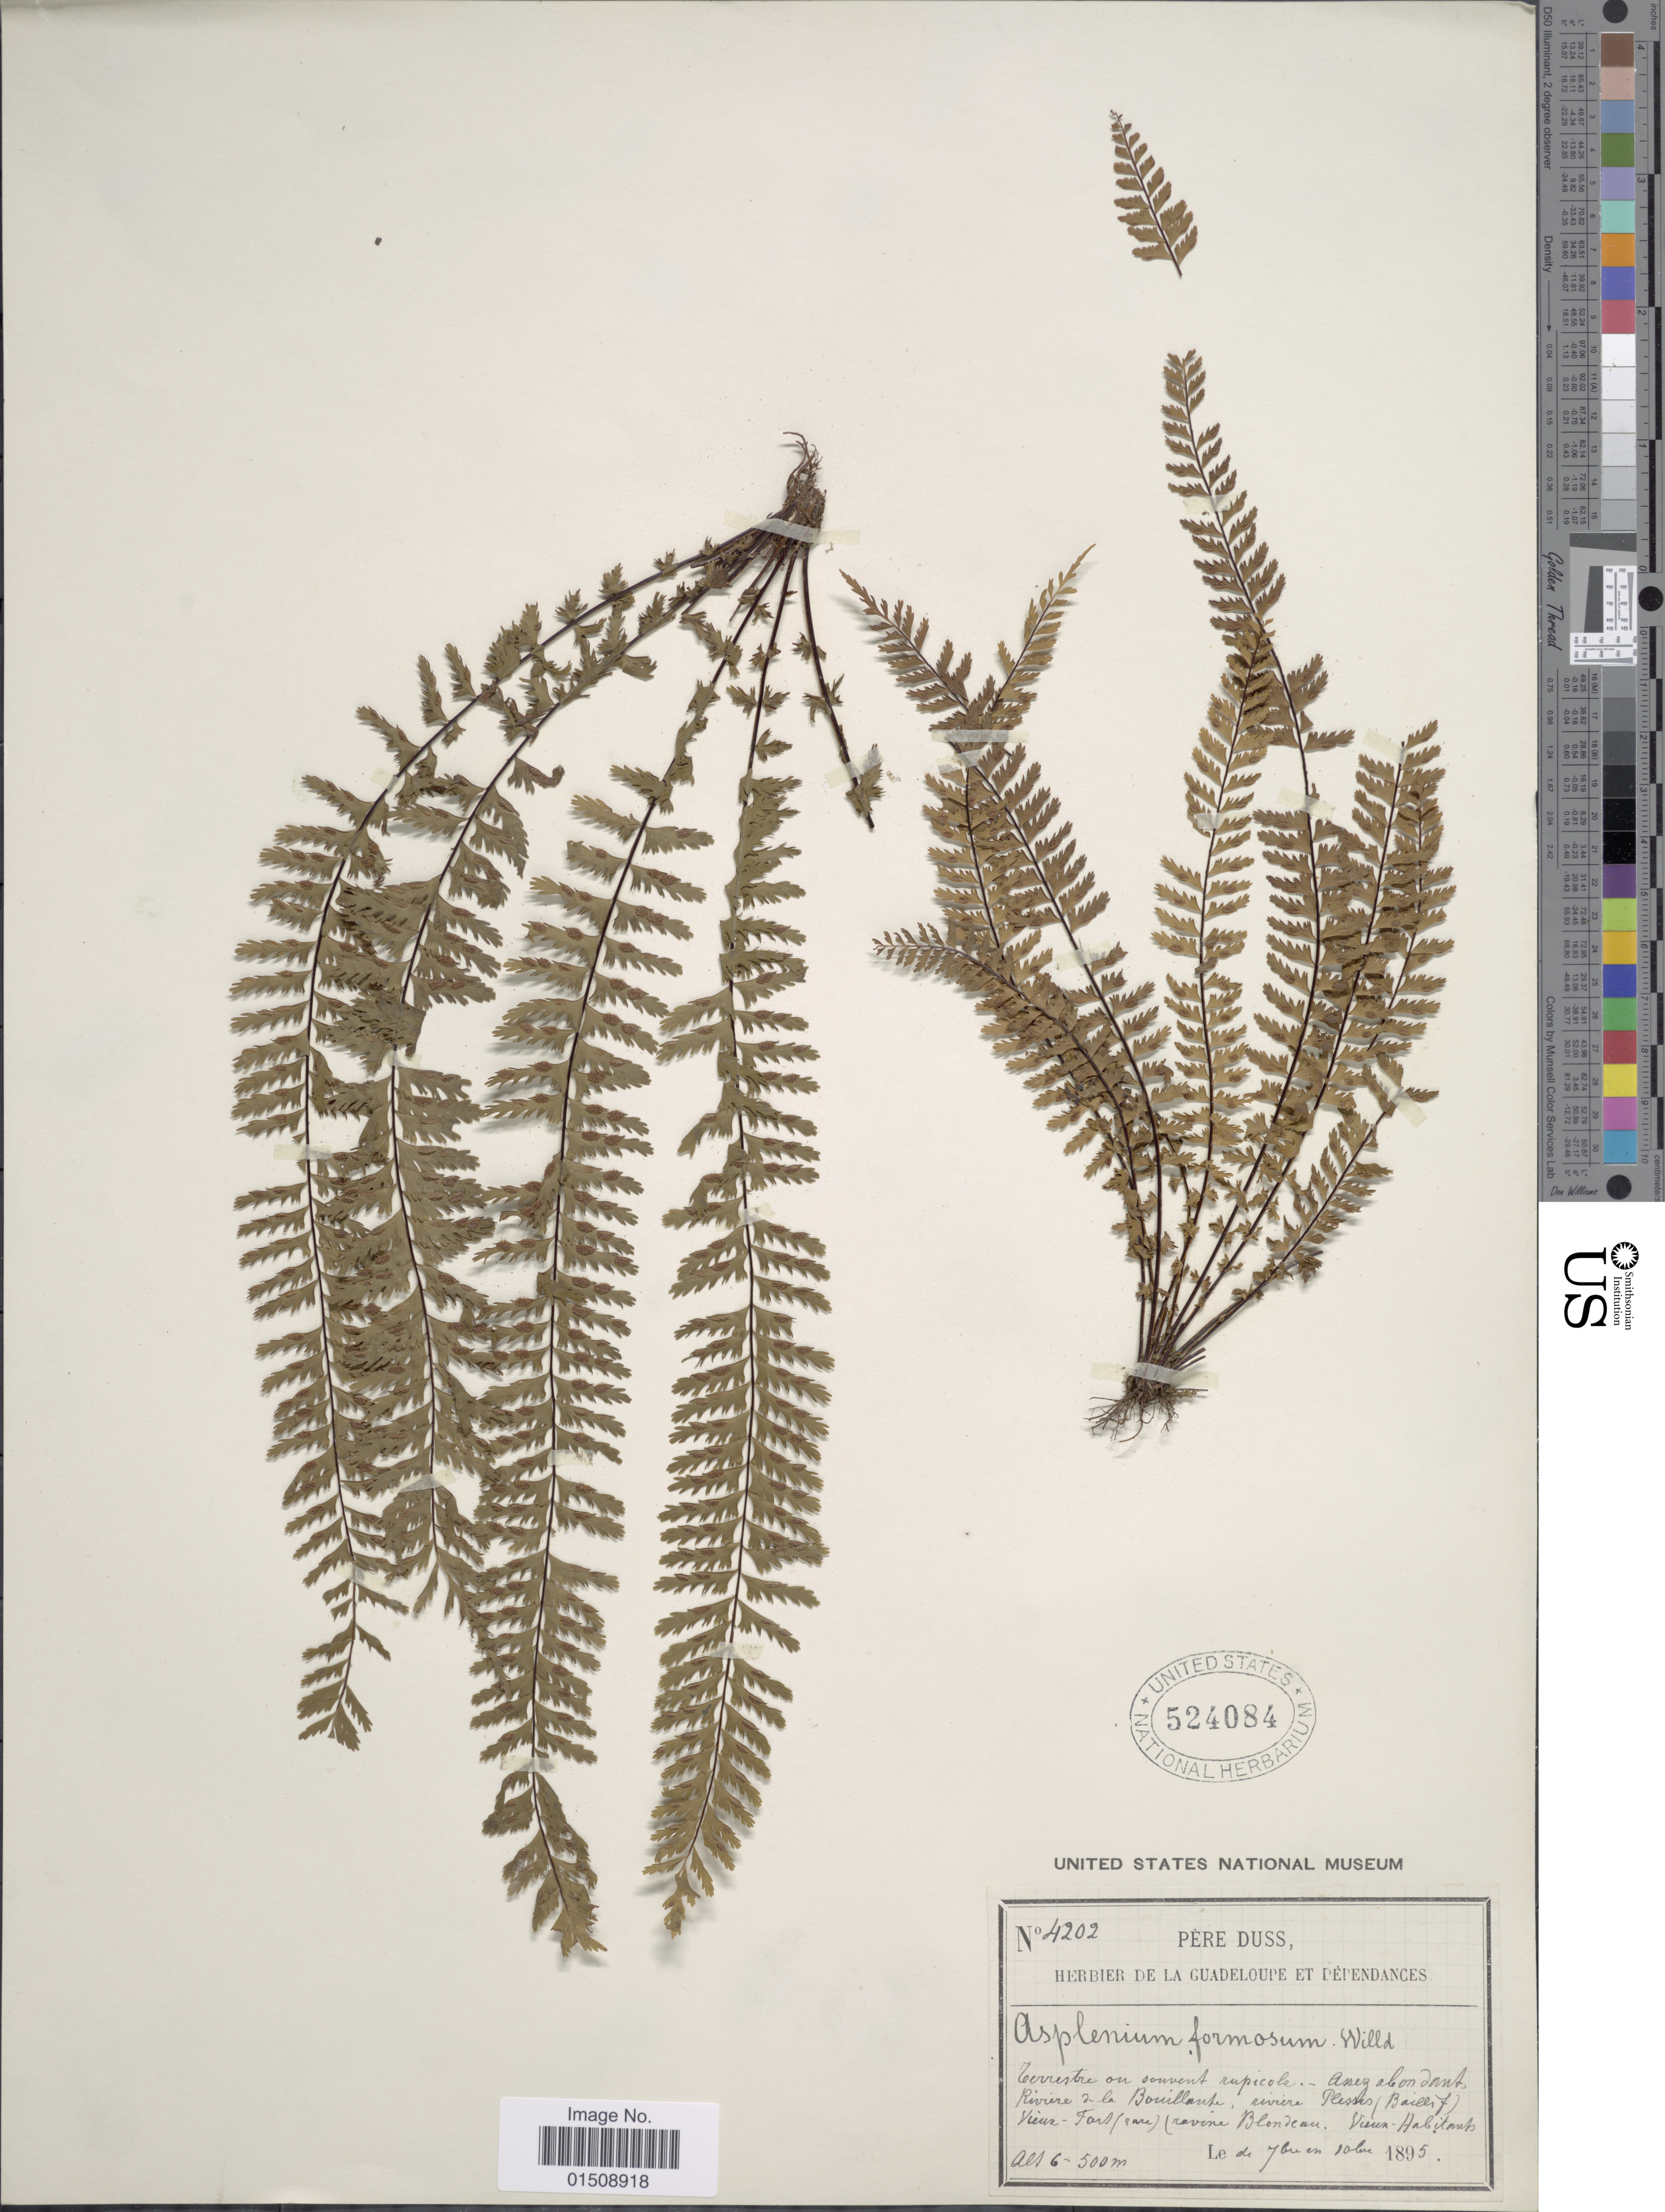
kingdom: Plantae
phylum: Tracheophyta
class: Polypodiopsida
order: Polypodiales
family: Aspleniaceae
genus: Asplenium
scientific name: Asplenium formosum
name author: Willd.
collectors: Père Duss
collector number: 4202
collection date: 1895-09/1895-12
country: Guadeloupe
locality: Terrestre on souvent rupicole, Assez abondant, Rivière de Bouillante, Rivière du Plessis (Baillif) Vieux- Fort (rare) Ravine Blondeau. Vieux - Habitants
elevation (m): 6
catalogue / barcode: US 524084